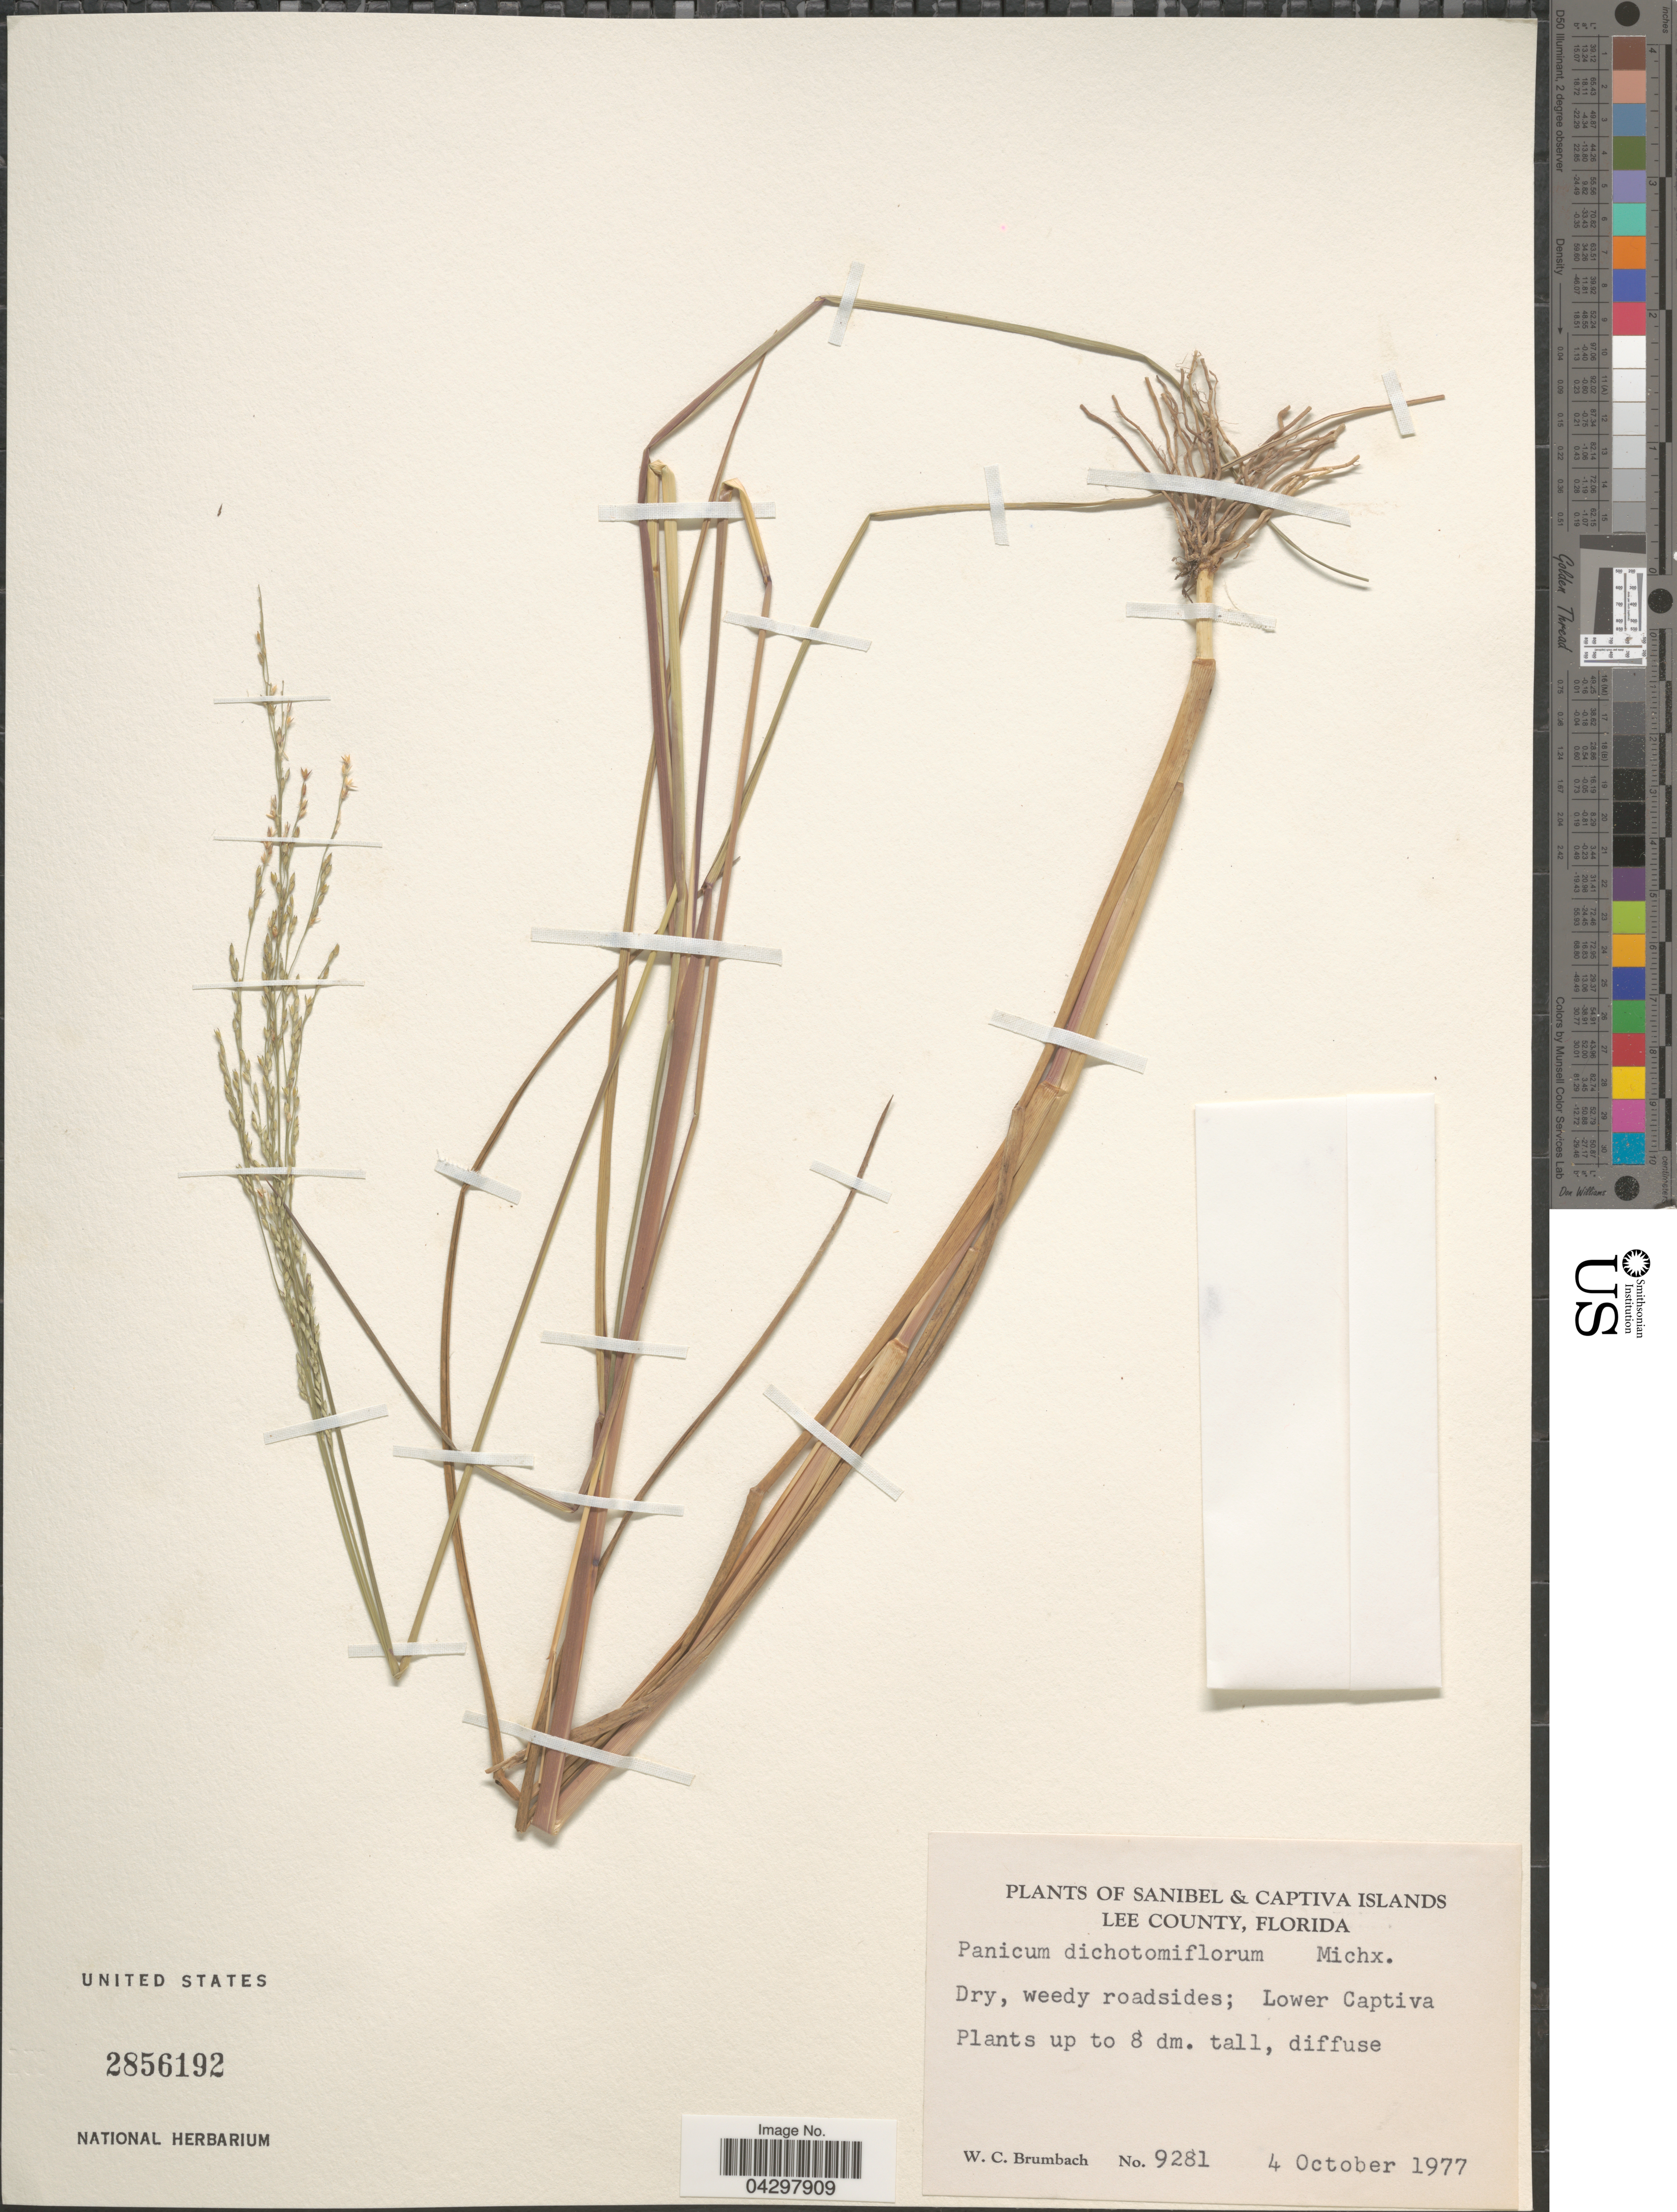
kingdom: Plantae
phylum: Tracheophyta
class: Liliopsida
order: Poales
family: Poaceae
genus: Panicum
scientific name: Panicum dichotomiflorum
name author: Michx.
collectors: W. C. Brumbach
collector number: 9281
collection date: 1977-10-04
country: United States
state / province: Florida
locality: Sanibel & Captiva Islands. Lee County. Lower Captiva.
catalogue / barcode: US 2856192